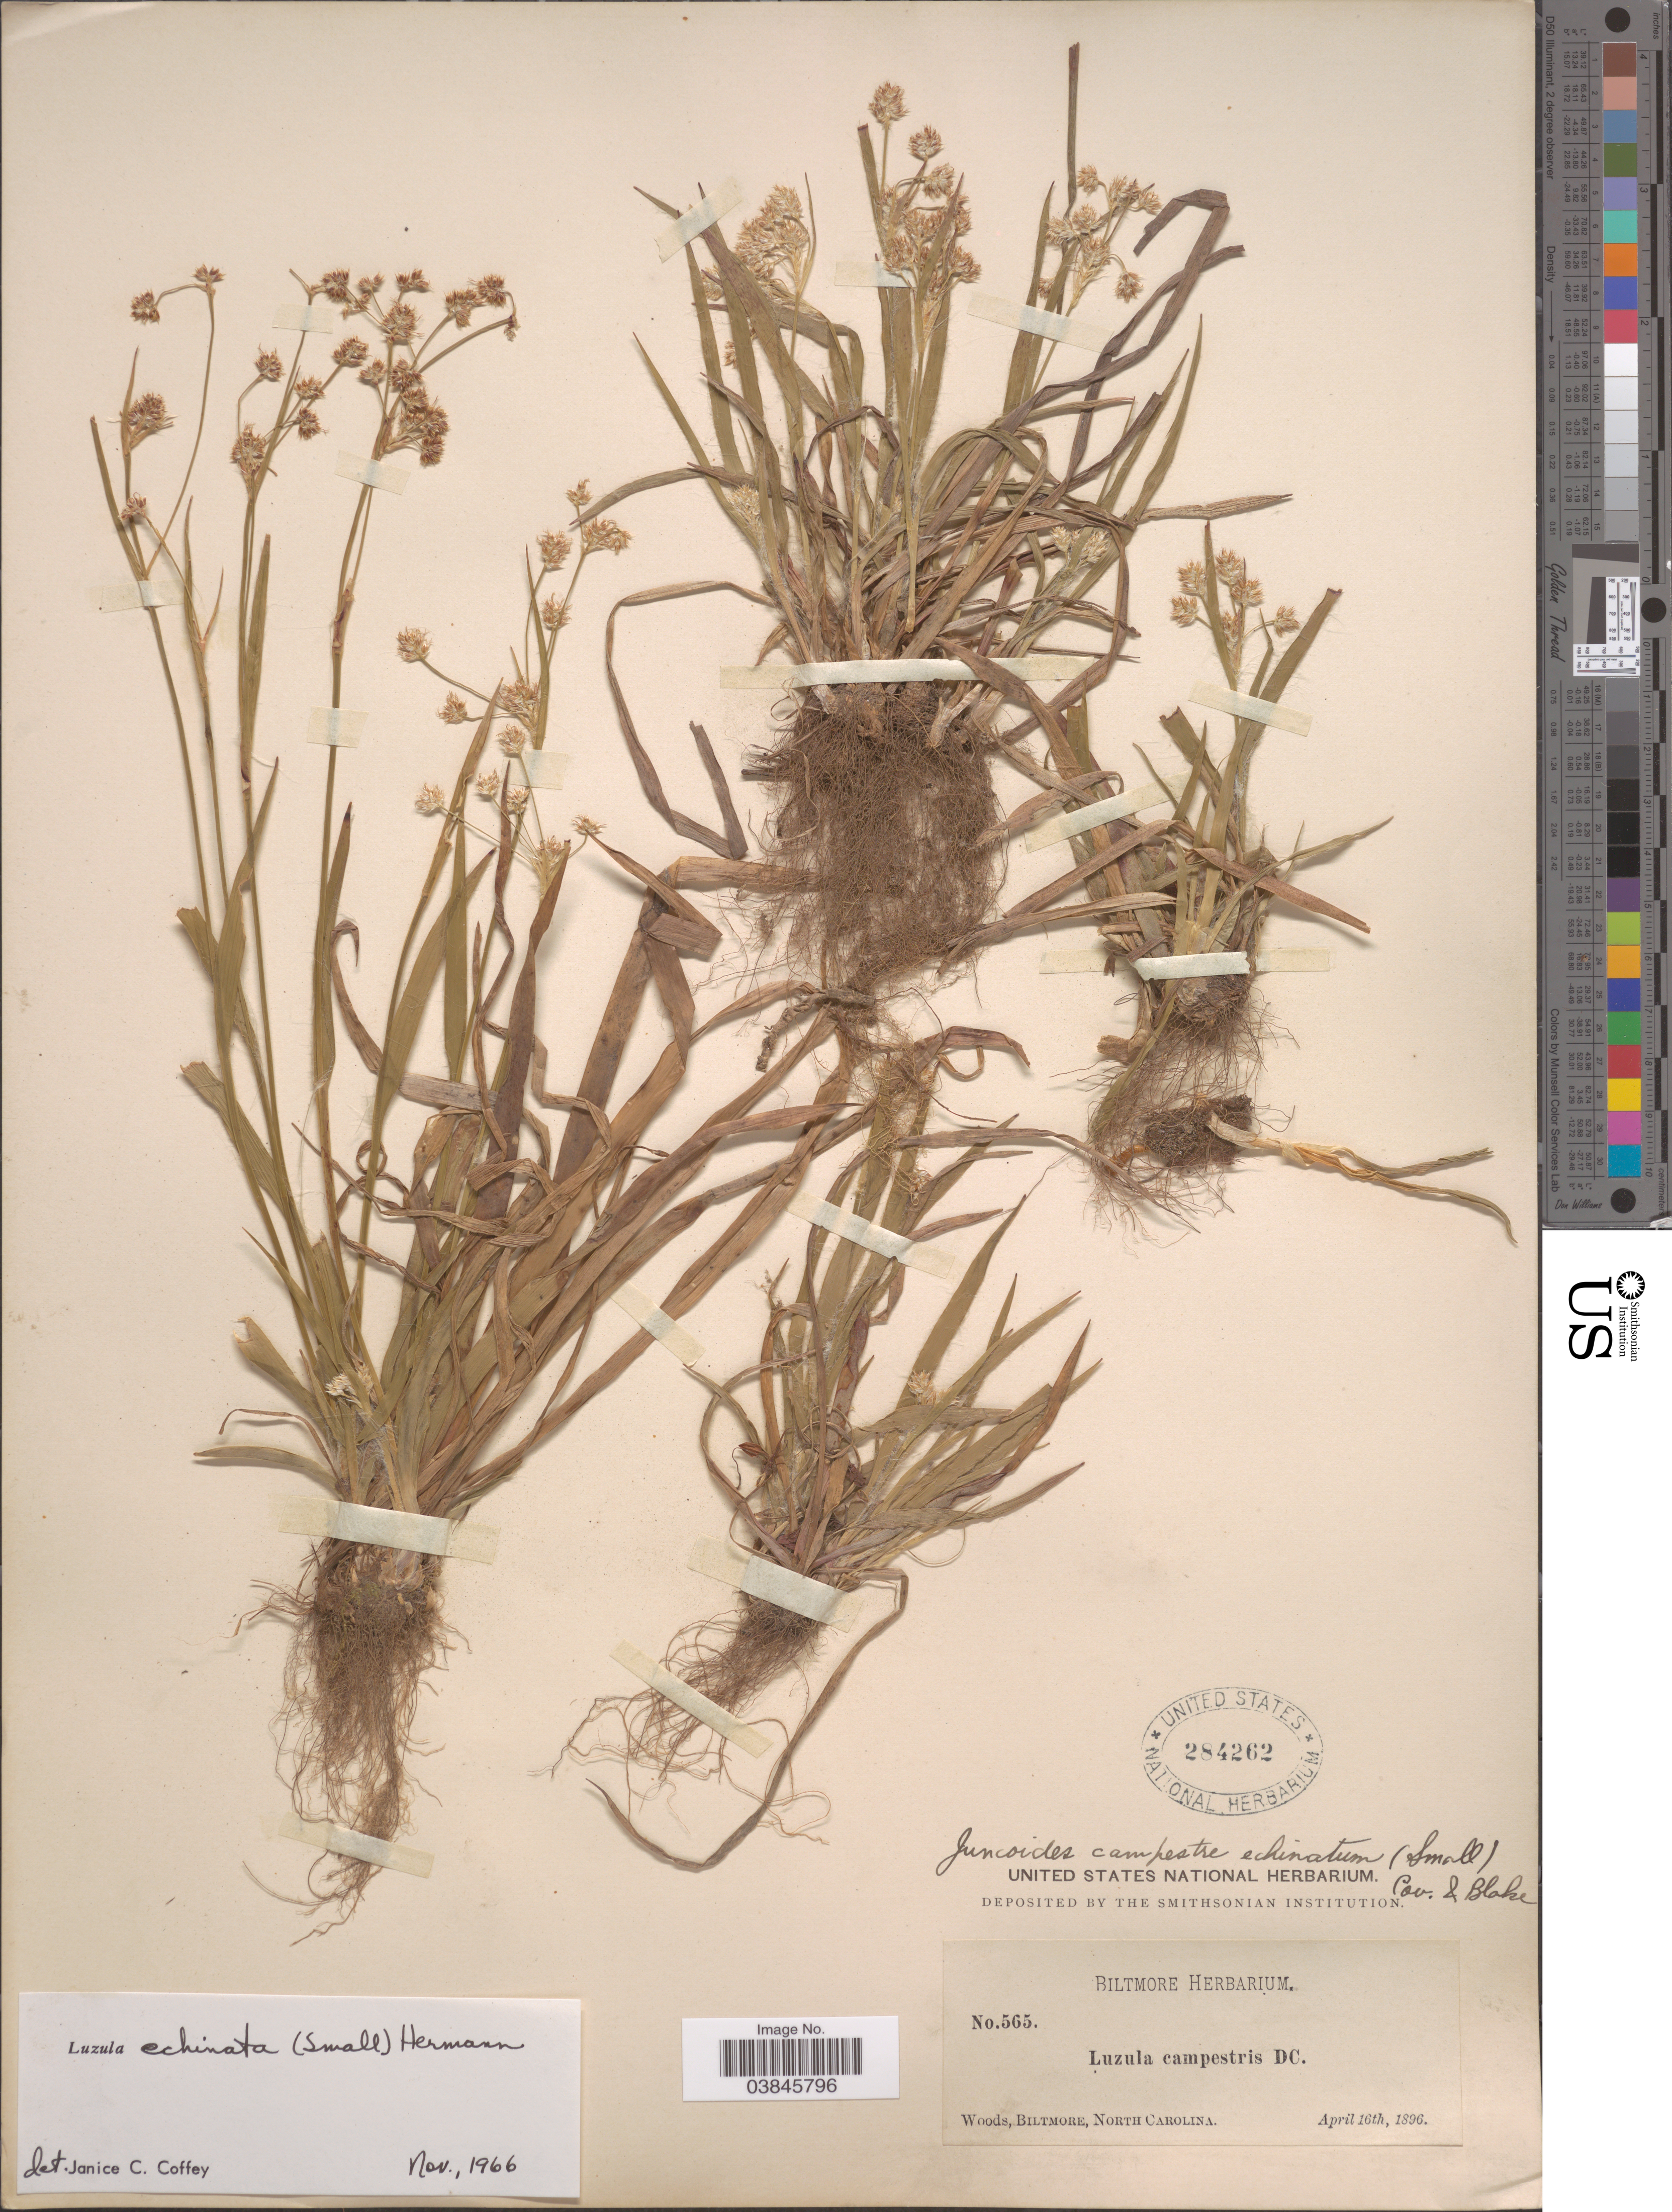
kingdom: Plantae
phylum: Tracheophyta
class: Liliopsida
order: Poales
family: Juncaceae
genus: Luzula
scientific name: Luzula echinata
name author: (Small) F.J. Herm.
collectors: ex herb. Biltmore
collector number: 565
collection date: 1896-04-16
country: United States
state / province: North Carolina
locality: Biltmore.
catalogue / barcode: US 284262